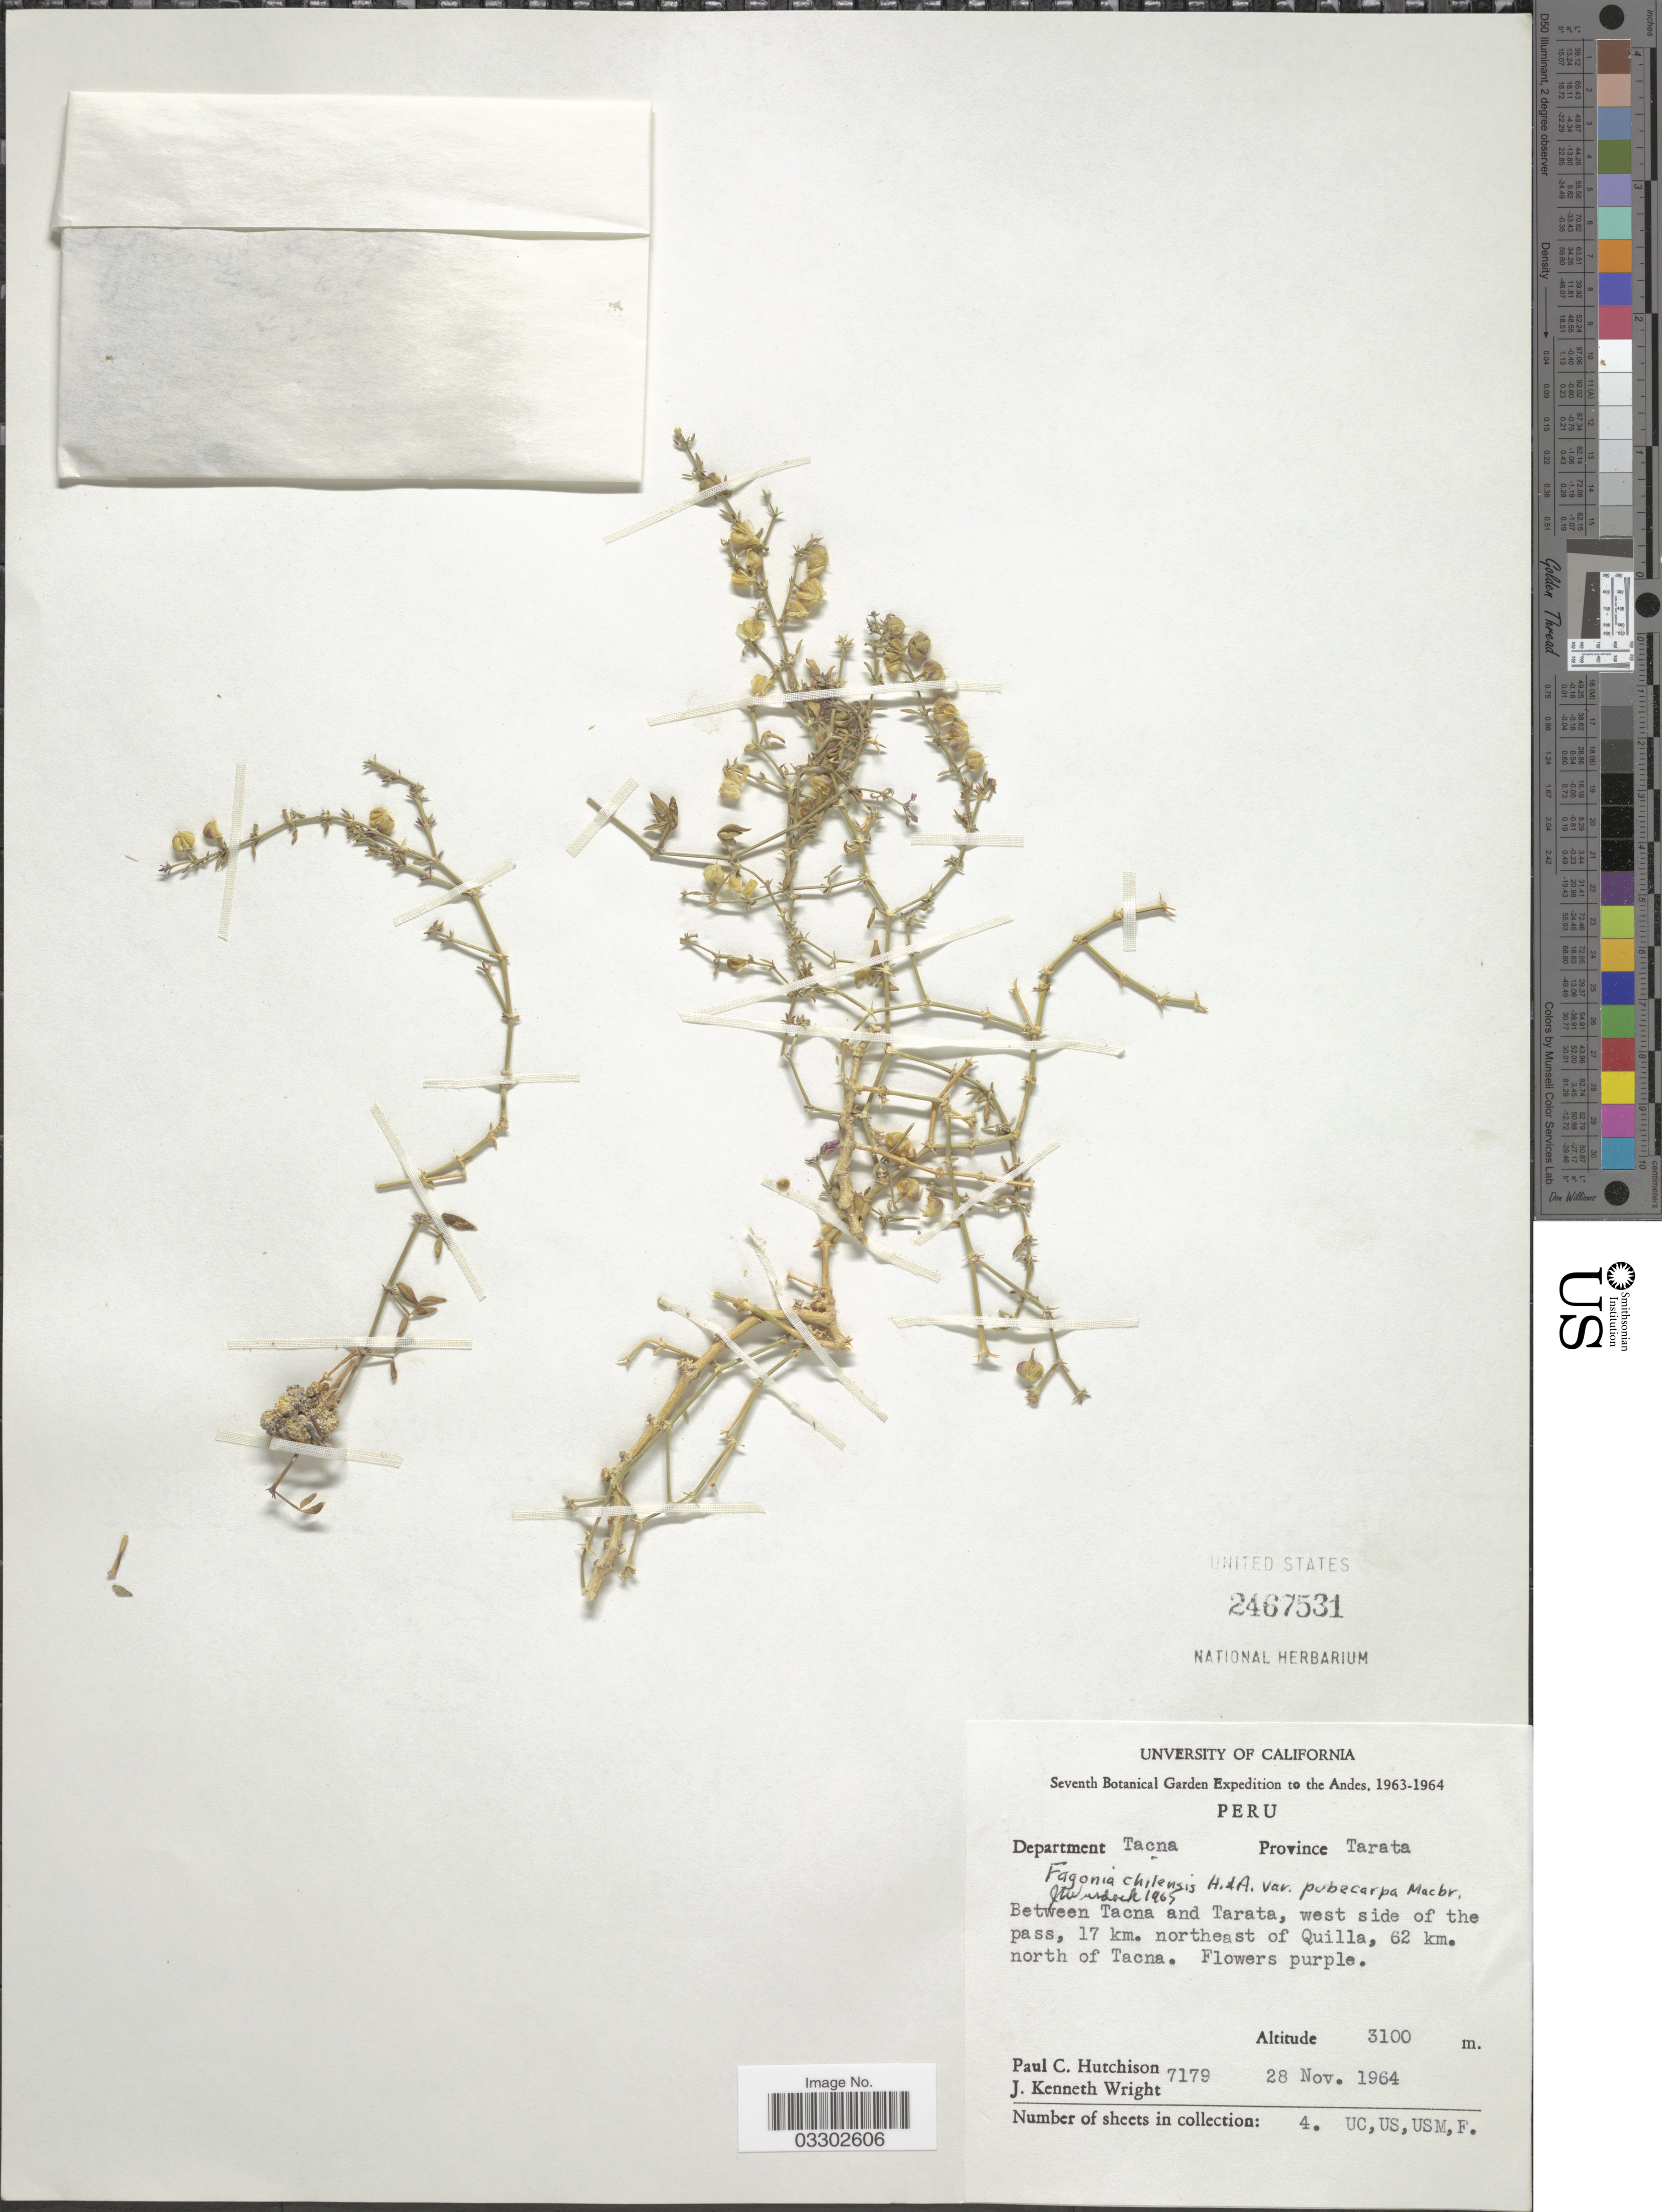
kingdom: Plantae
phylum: Tracheophyta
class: Magnoliopsida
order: Zygophyllales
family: Zygophyllaceae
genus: Fagonia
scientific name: Fagonia chilensis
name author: Hook. & Arn.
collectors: P. C. Hutchison & J. K. Wright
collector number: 7179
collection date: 1964-11-28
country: Peru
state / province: Tacna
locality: Andes. Department of Tacna. Province Tarata. Between Tacna and Tarata, west side of the pass, 17 km. northeast of Quilla, 62 km. north of Tacna.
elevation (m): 3100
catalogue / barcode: US 2467531